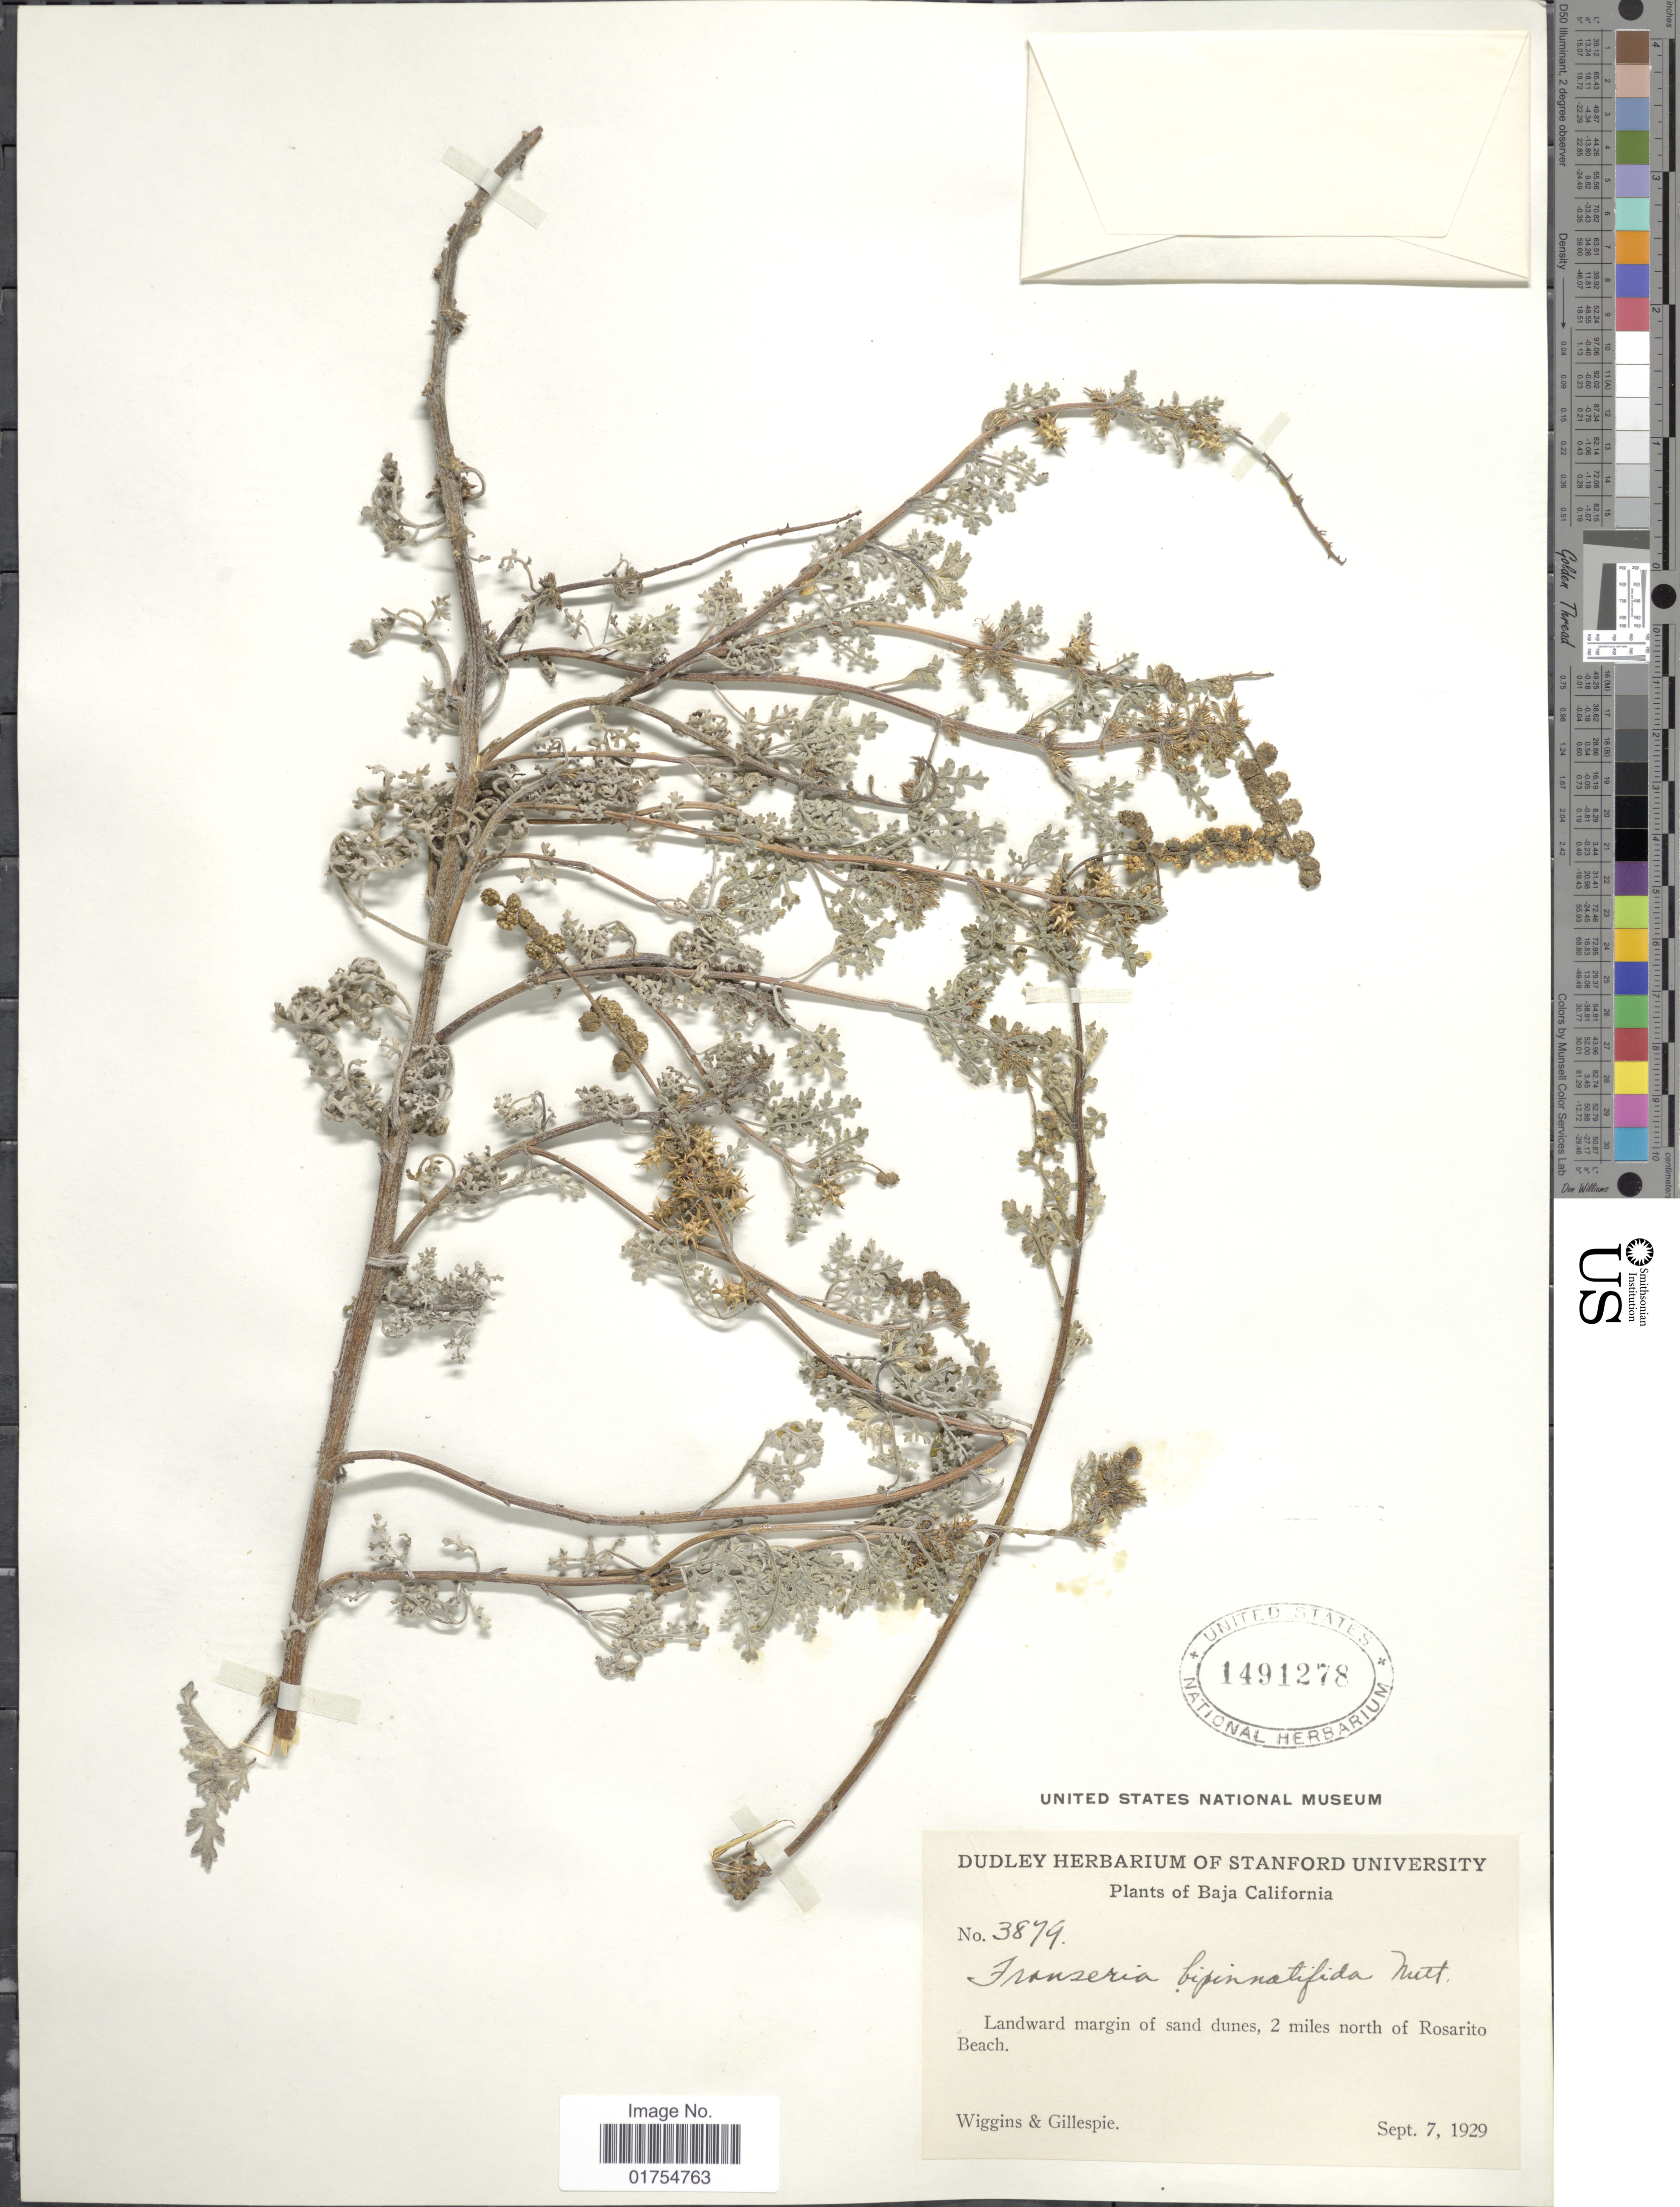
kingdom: Plantae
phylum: Tracheophyta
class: Magnoliopsida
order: Asterales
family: Asteraceae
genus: Franseria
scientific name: Franseria bipinnatifida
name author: (A. Gray) A. Gray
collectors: -- Wiggins & -- Gillespie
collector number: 3879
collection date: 1929-09-07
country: Mexico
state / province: Baja California Norte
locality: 2 miles north of Rosarito Beach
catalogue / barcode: US 14912578